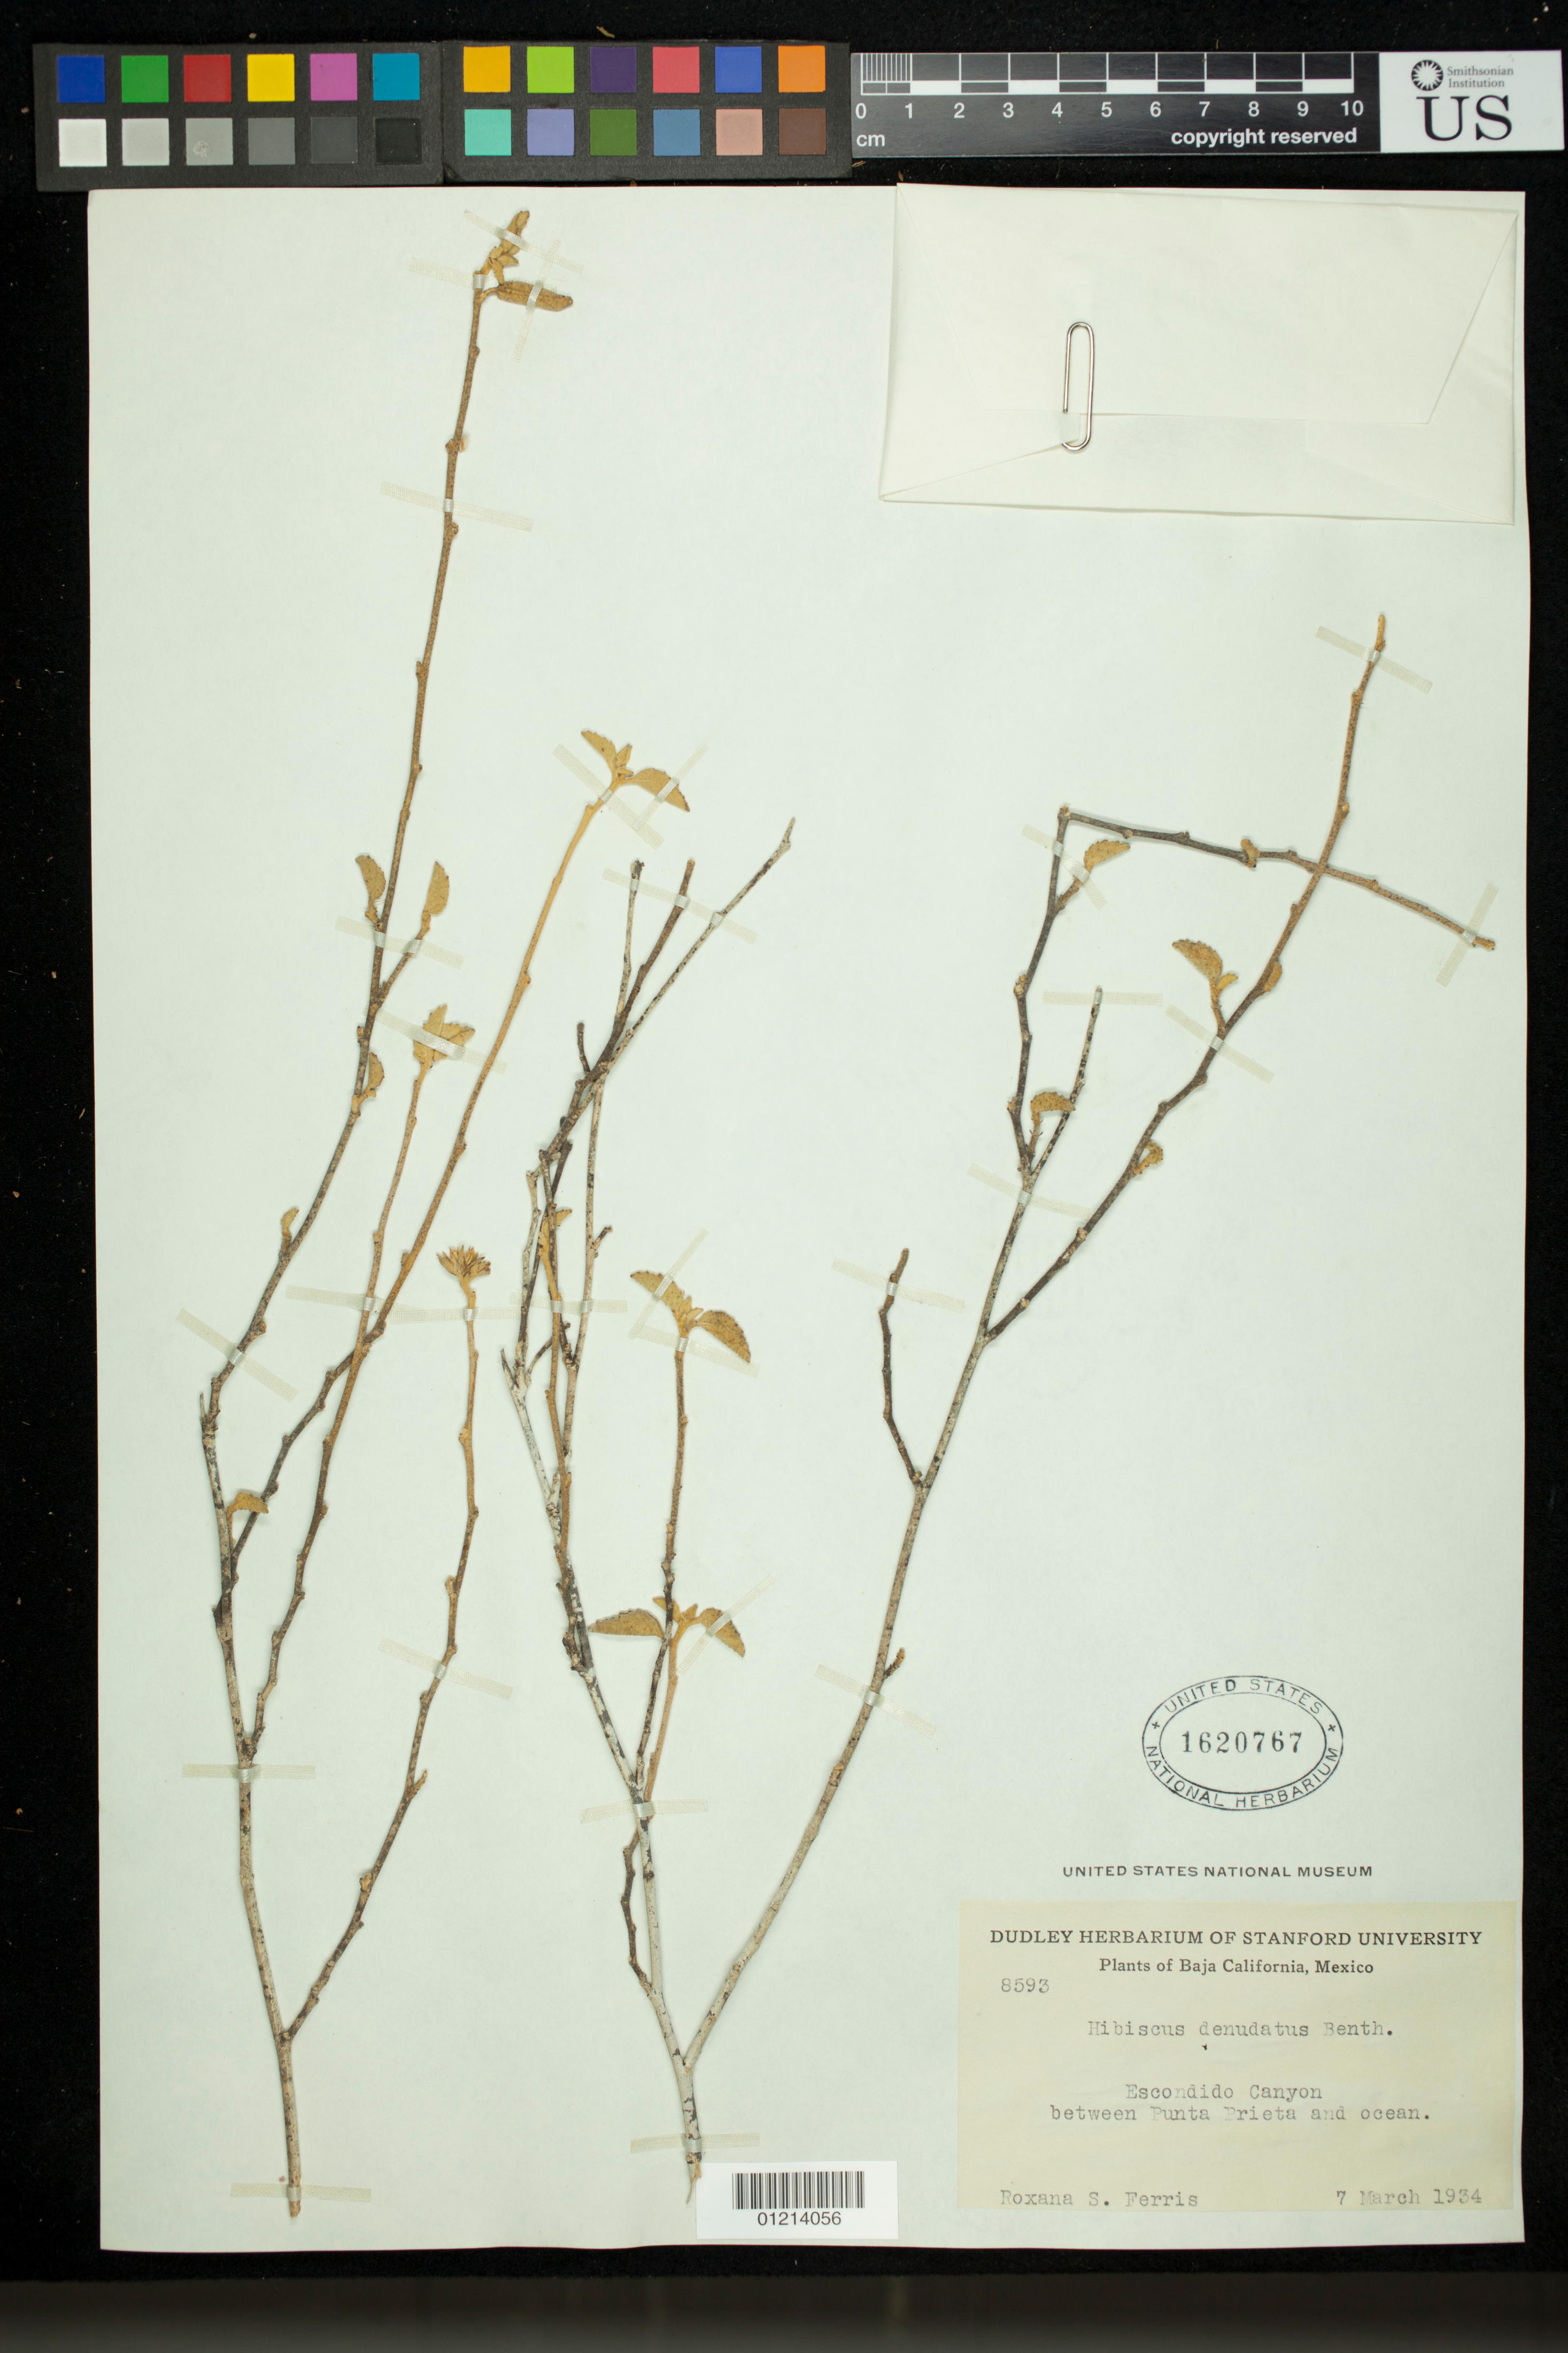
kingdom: Plantae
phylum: Tracheophyta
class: Magnoliopsida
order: Malvales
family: Malvaceae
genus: Hibiscus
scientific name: Hibiscus denudatus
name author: Benth.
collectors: R. S. Ferris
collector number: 8593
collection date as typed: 03 Jul 1934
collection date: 1934-07-03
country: Mexico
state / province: Baja California Norte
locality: Escondido Canyon between Punta Prieta and ocean.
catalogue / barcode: US 1620767